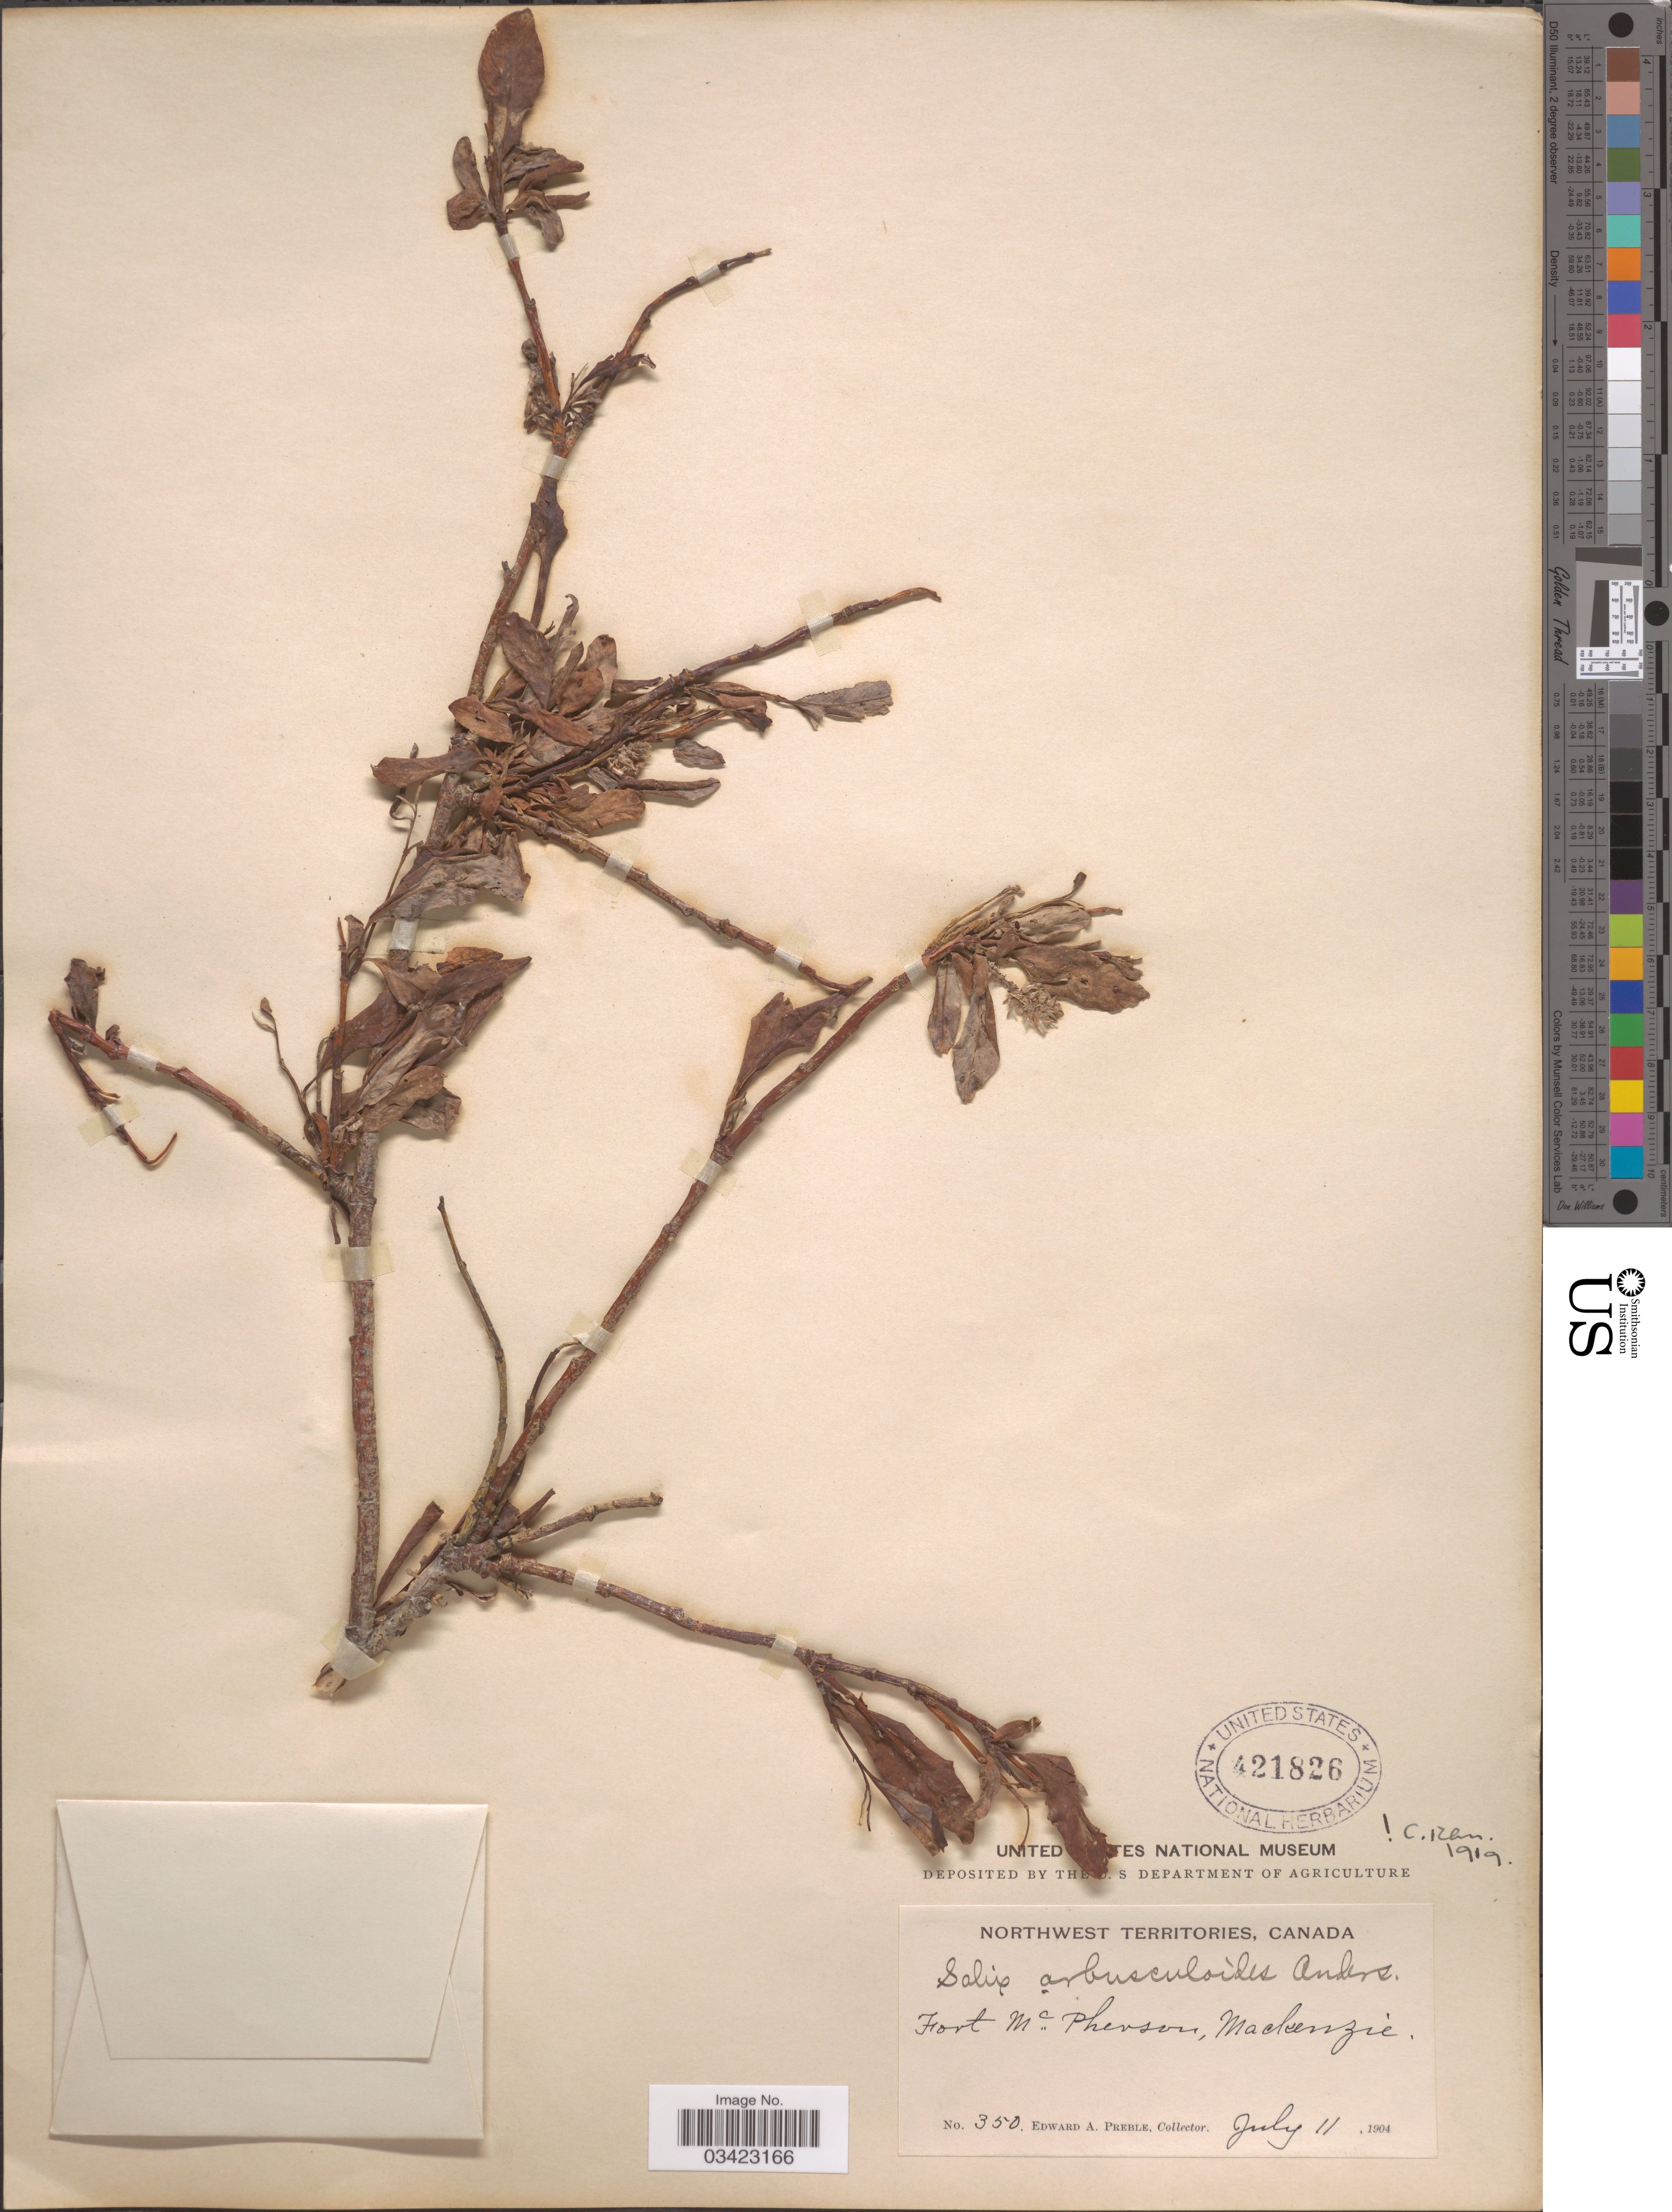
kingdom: Plantae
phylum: Tracheophyta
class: Magnoliopsida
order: Malpighiales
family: Salicaceae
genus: Salix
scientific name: Salix arbusculoides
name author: Andersson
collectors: E. Preble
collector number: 350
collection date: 1904-07-11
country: Canada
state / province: Northwest Territories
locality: Fort McPherson, Mackenzie.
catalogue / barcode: US 421826